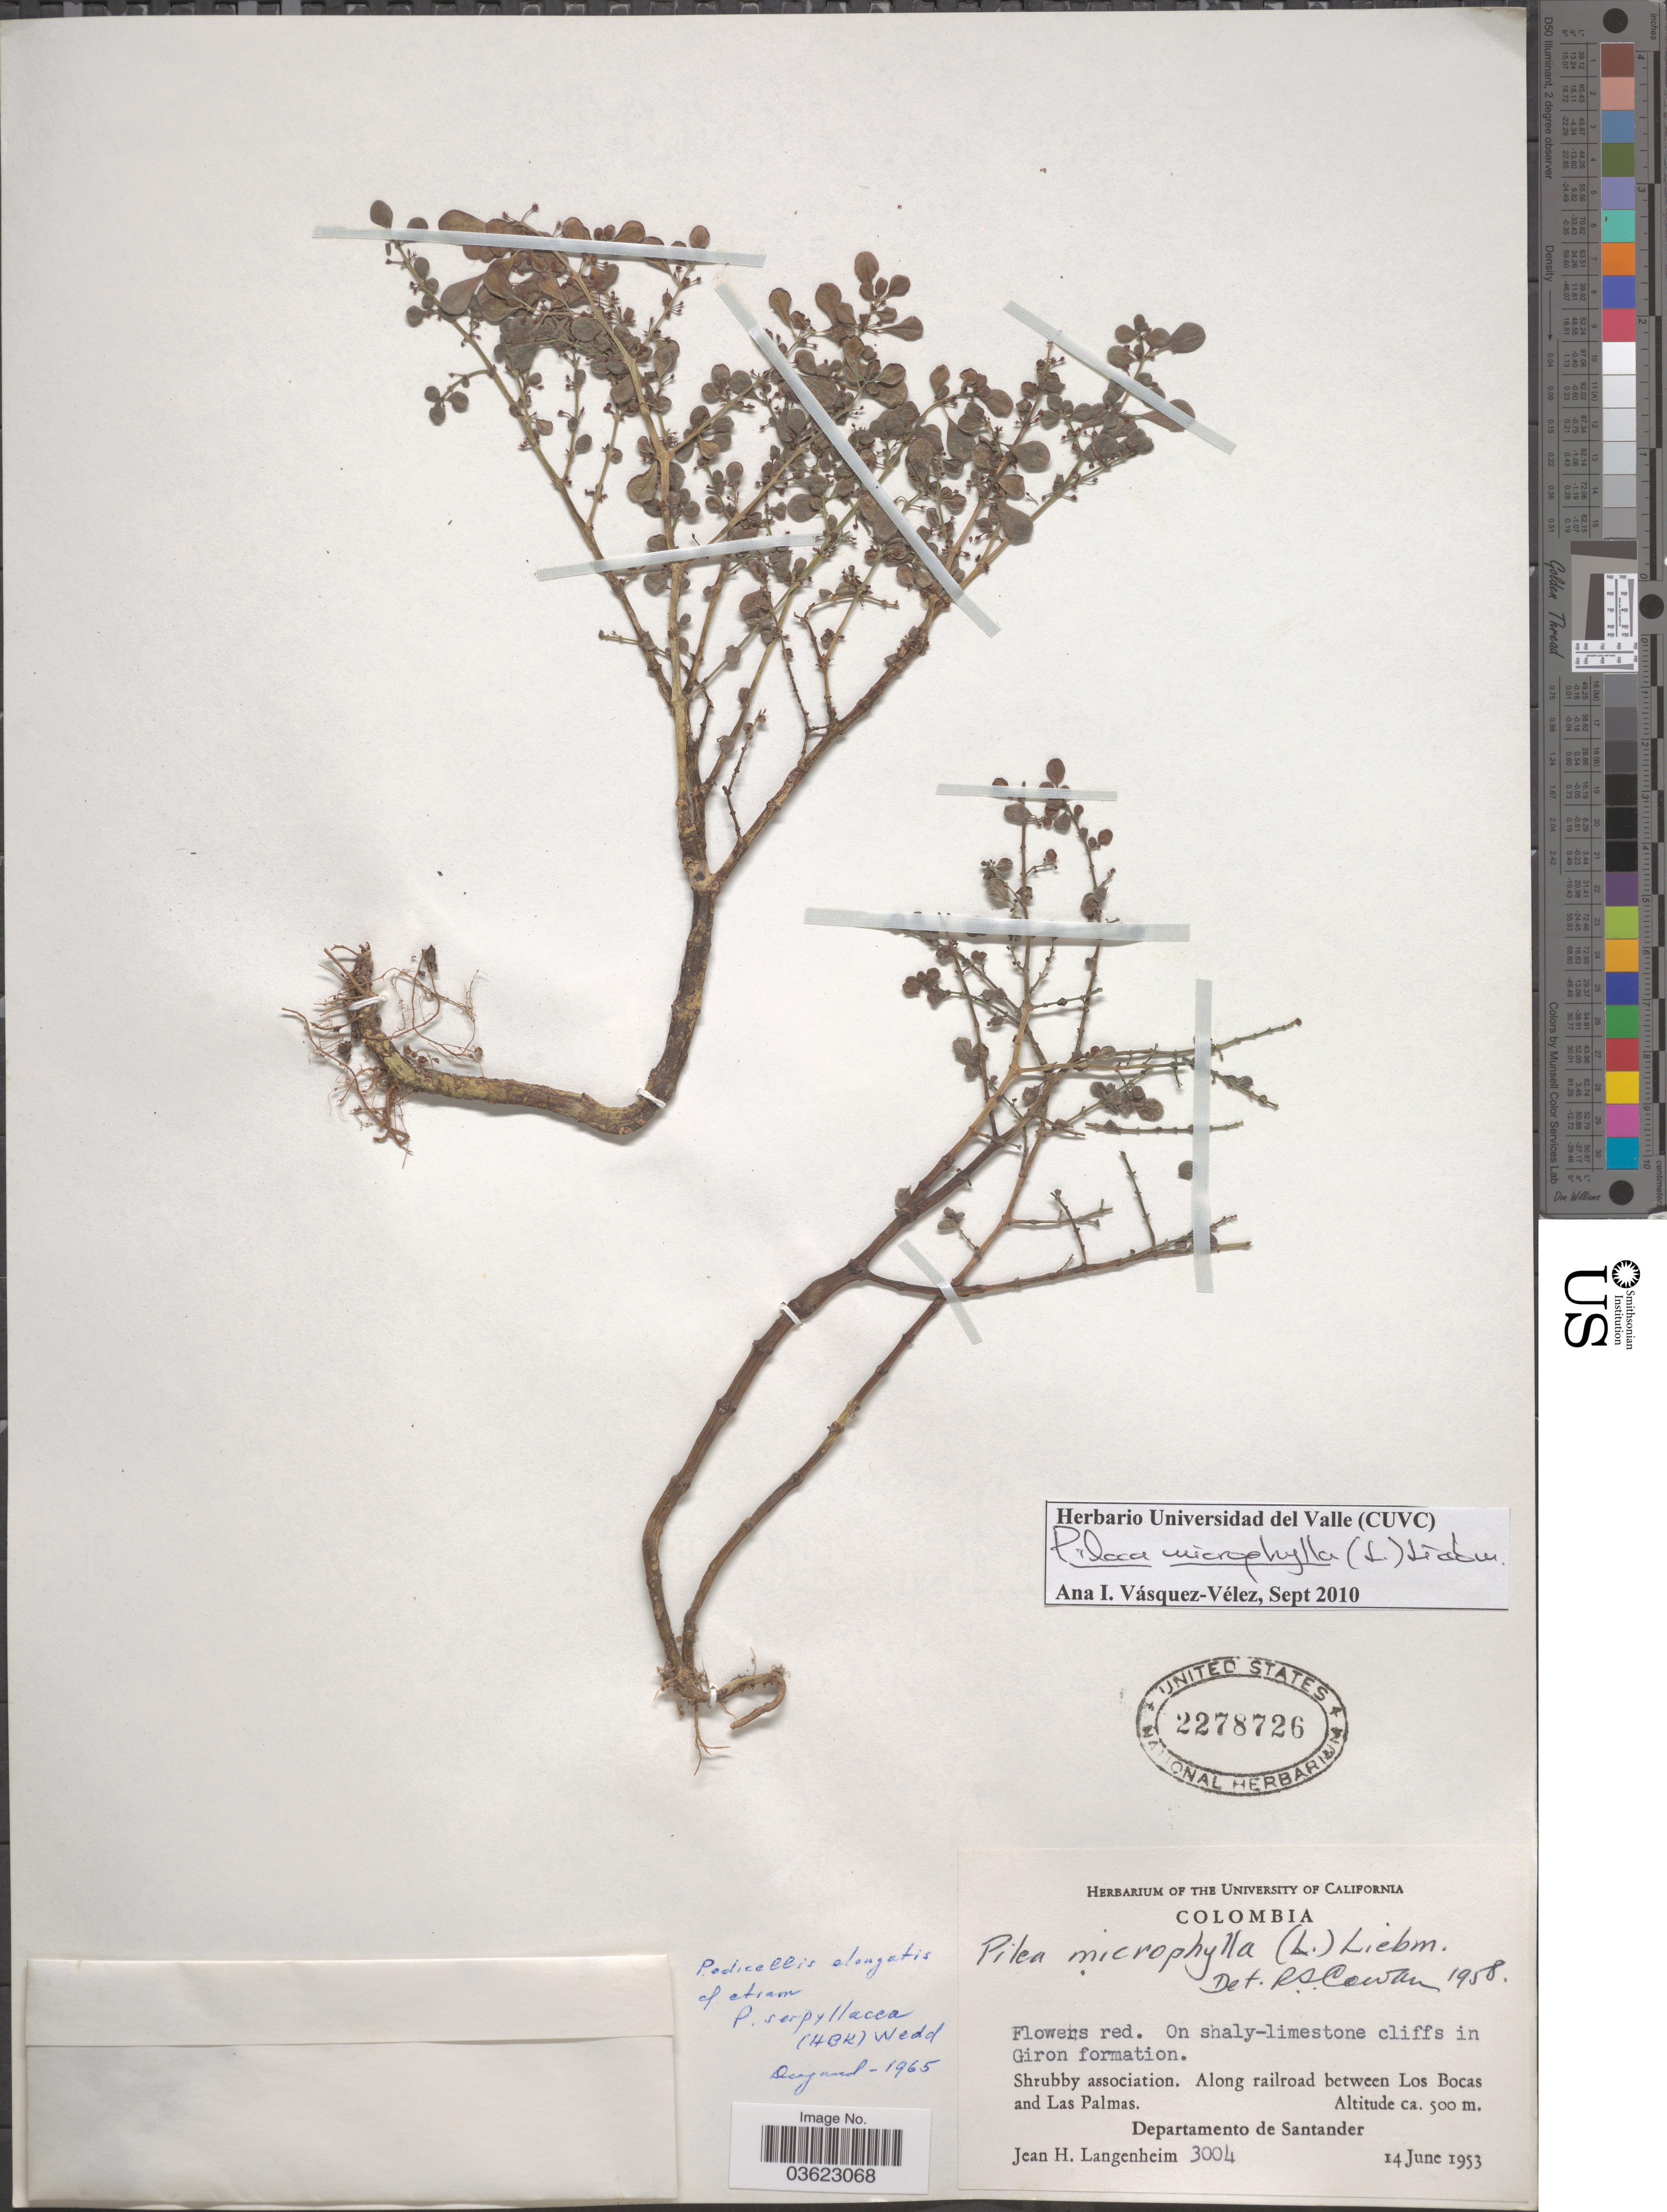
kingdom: Plantae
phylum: Tracheophyta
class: Magnoliopsida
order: Rosales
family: Urticaceae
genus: Pilea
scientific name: Pilea microphylla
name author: (L.) Liebm.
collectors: J. H. Langenheim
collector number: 3004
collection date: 1953-06-14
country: Colombia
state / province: Santander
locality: Along railroad between Los Bocas and Las Palmas. Departamento de Santander.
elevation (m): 500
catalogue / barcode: US 2278726